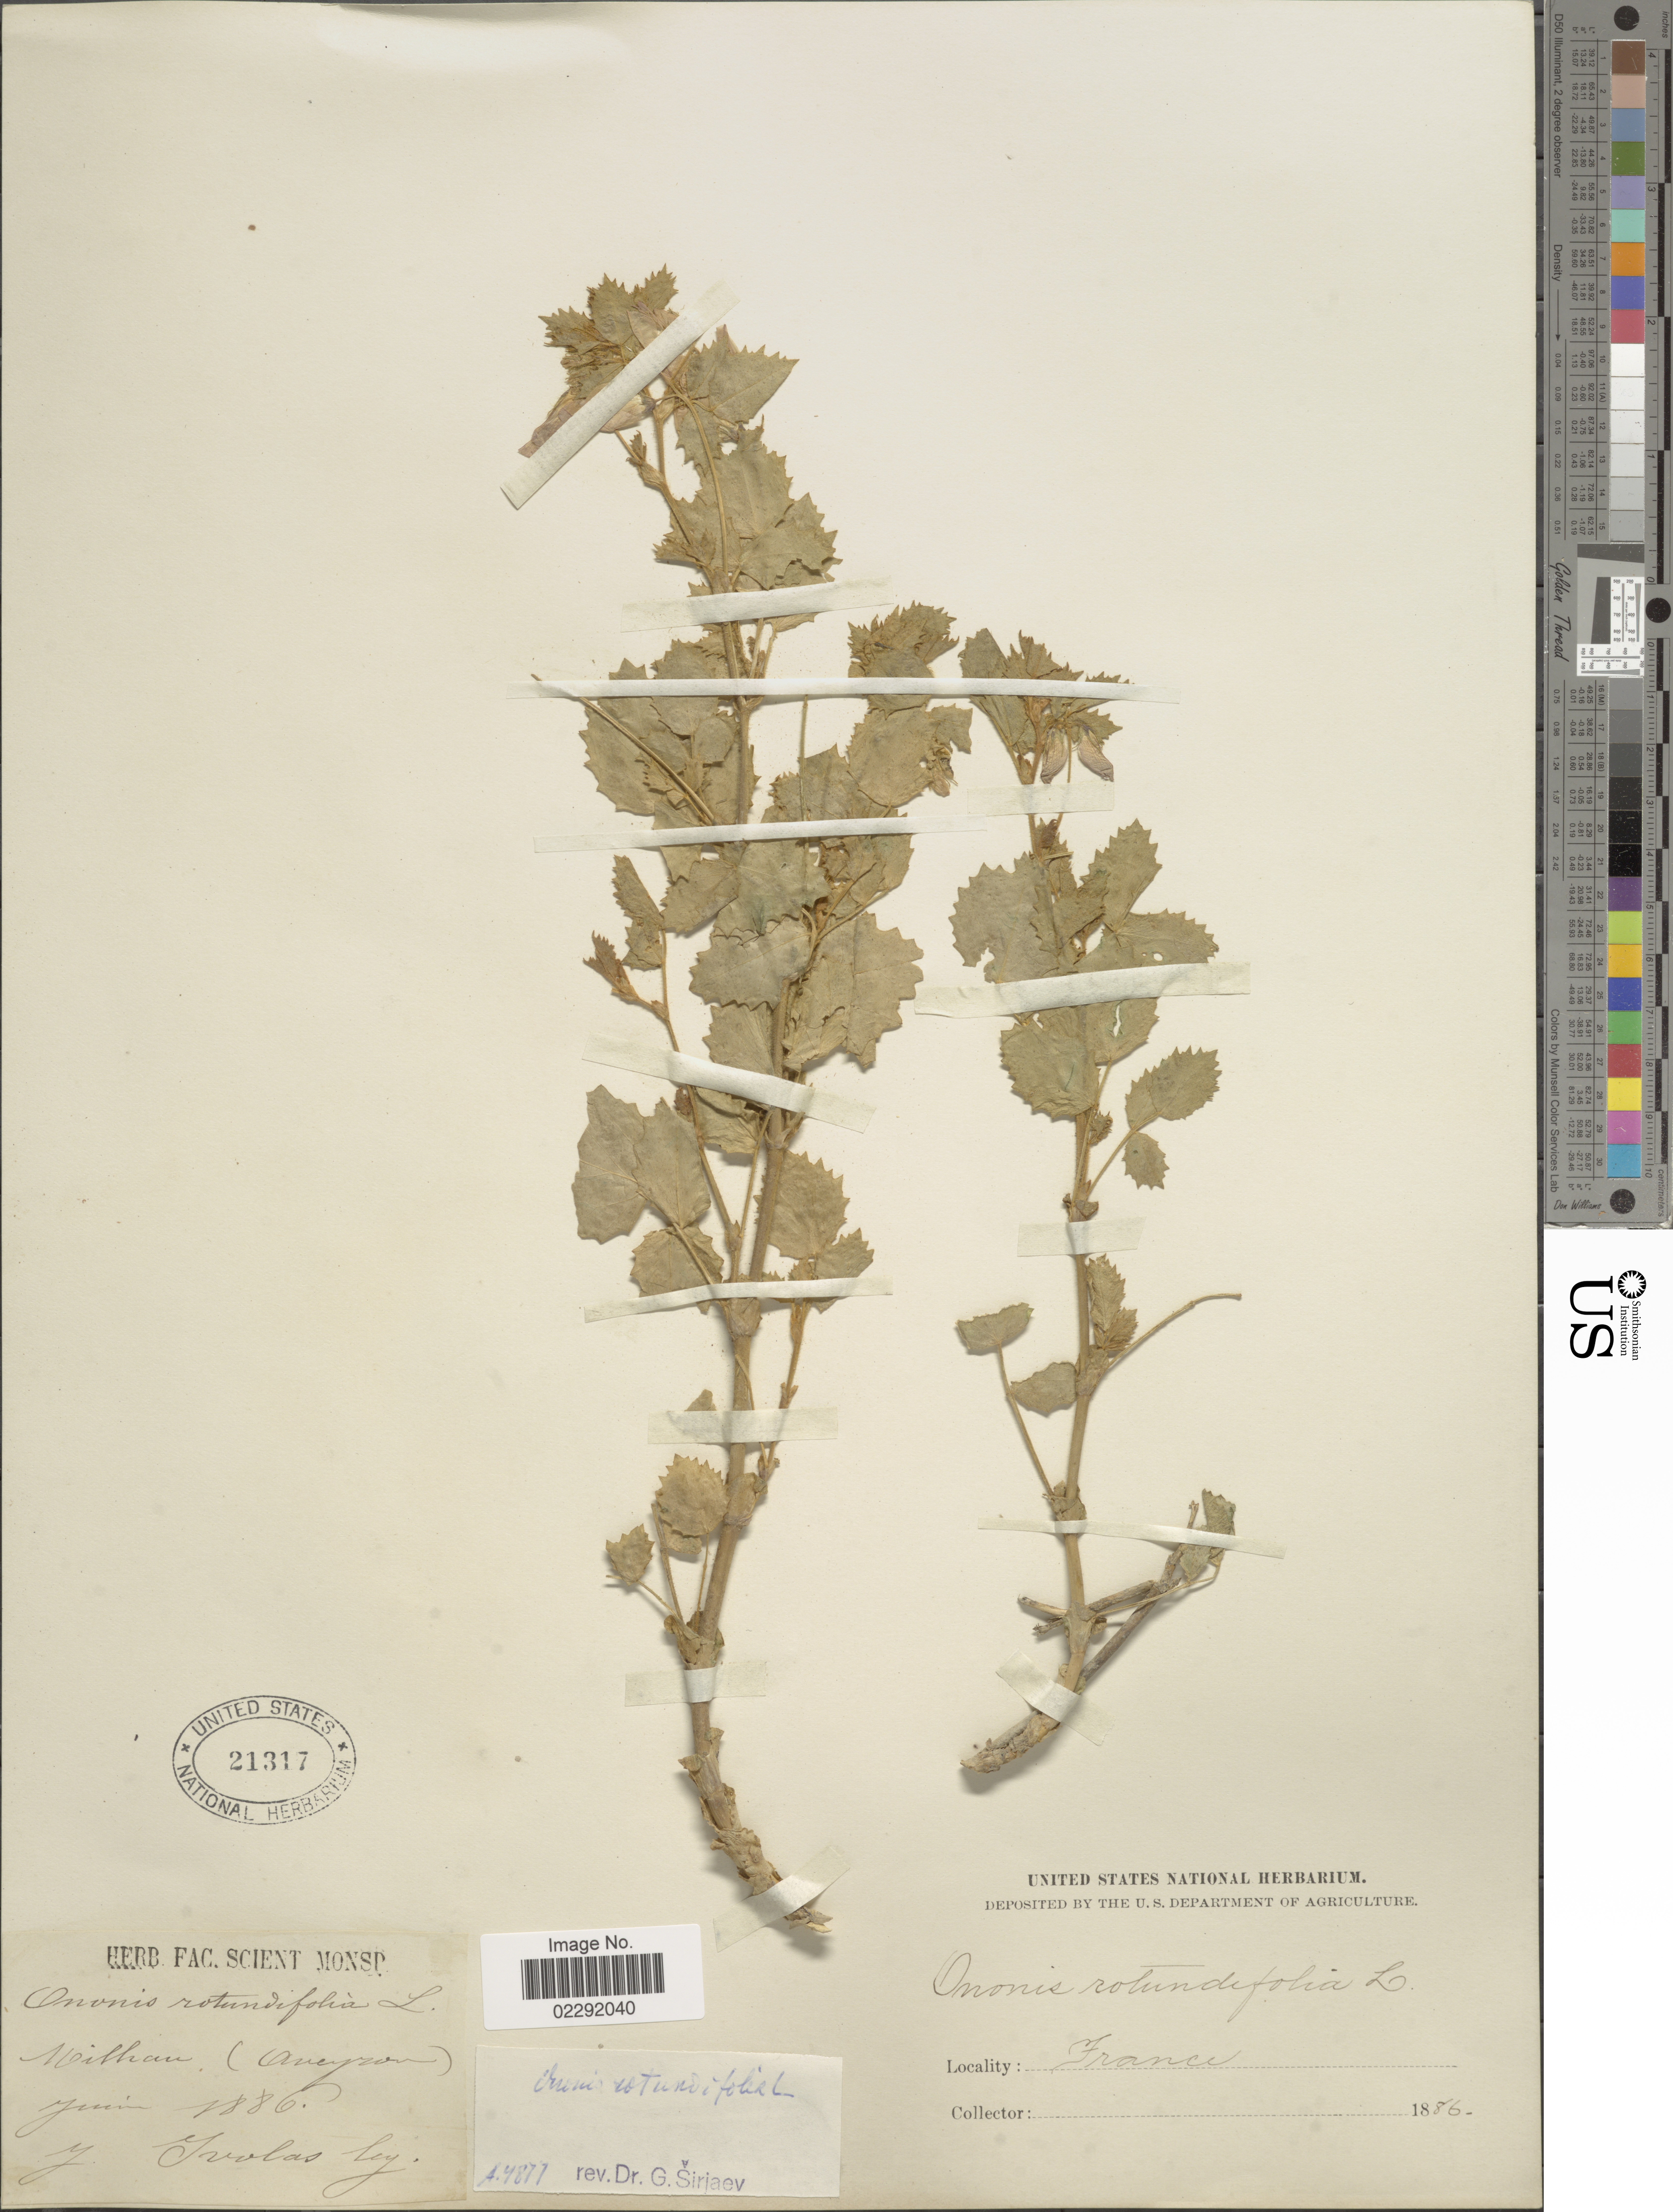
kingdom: Plantae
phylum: Tracheophyta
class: Magnoliopsida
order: Fabales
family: Fabaceae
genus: Ononis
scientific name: Ononis rotundifolia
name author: L.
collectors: Ivolas, J.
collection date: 1886-06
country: France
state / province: Occitanie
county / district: Aveyron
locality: Williau (Aveyron). [interpreted]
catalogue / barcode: US 21317